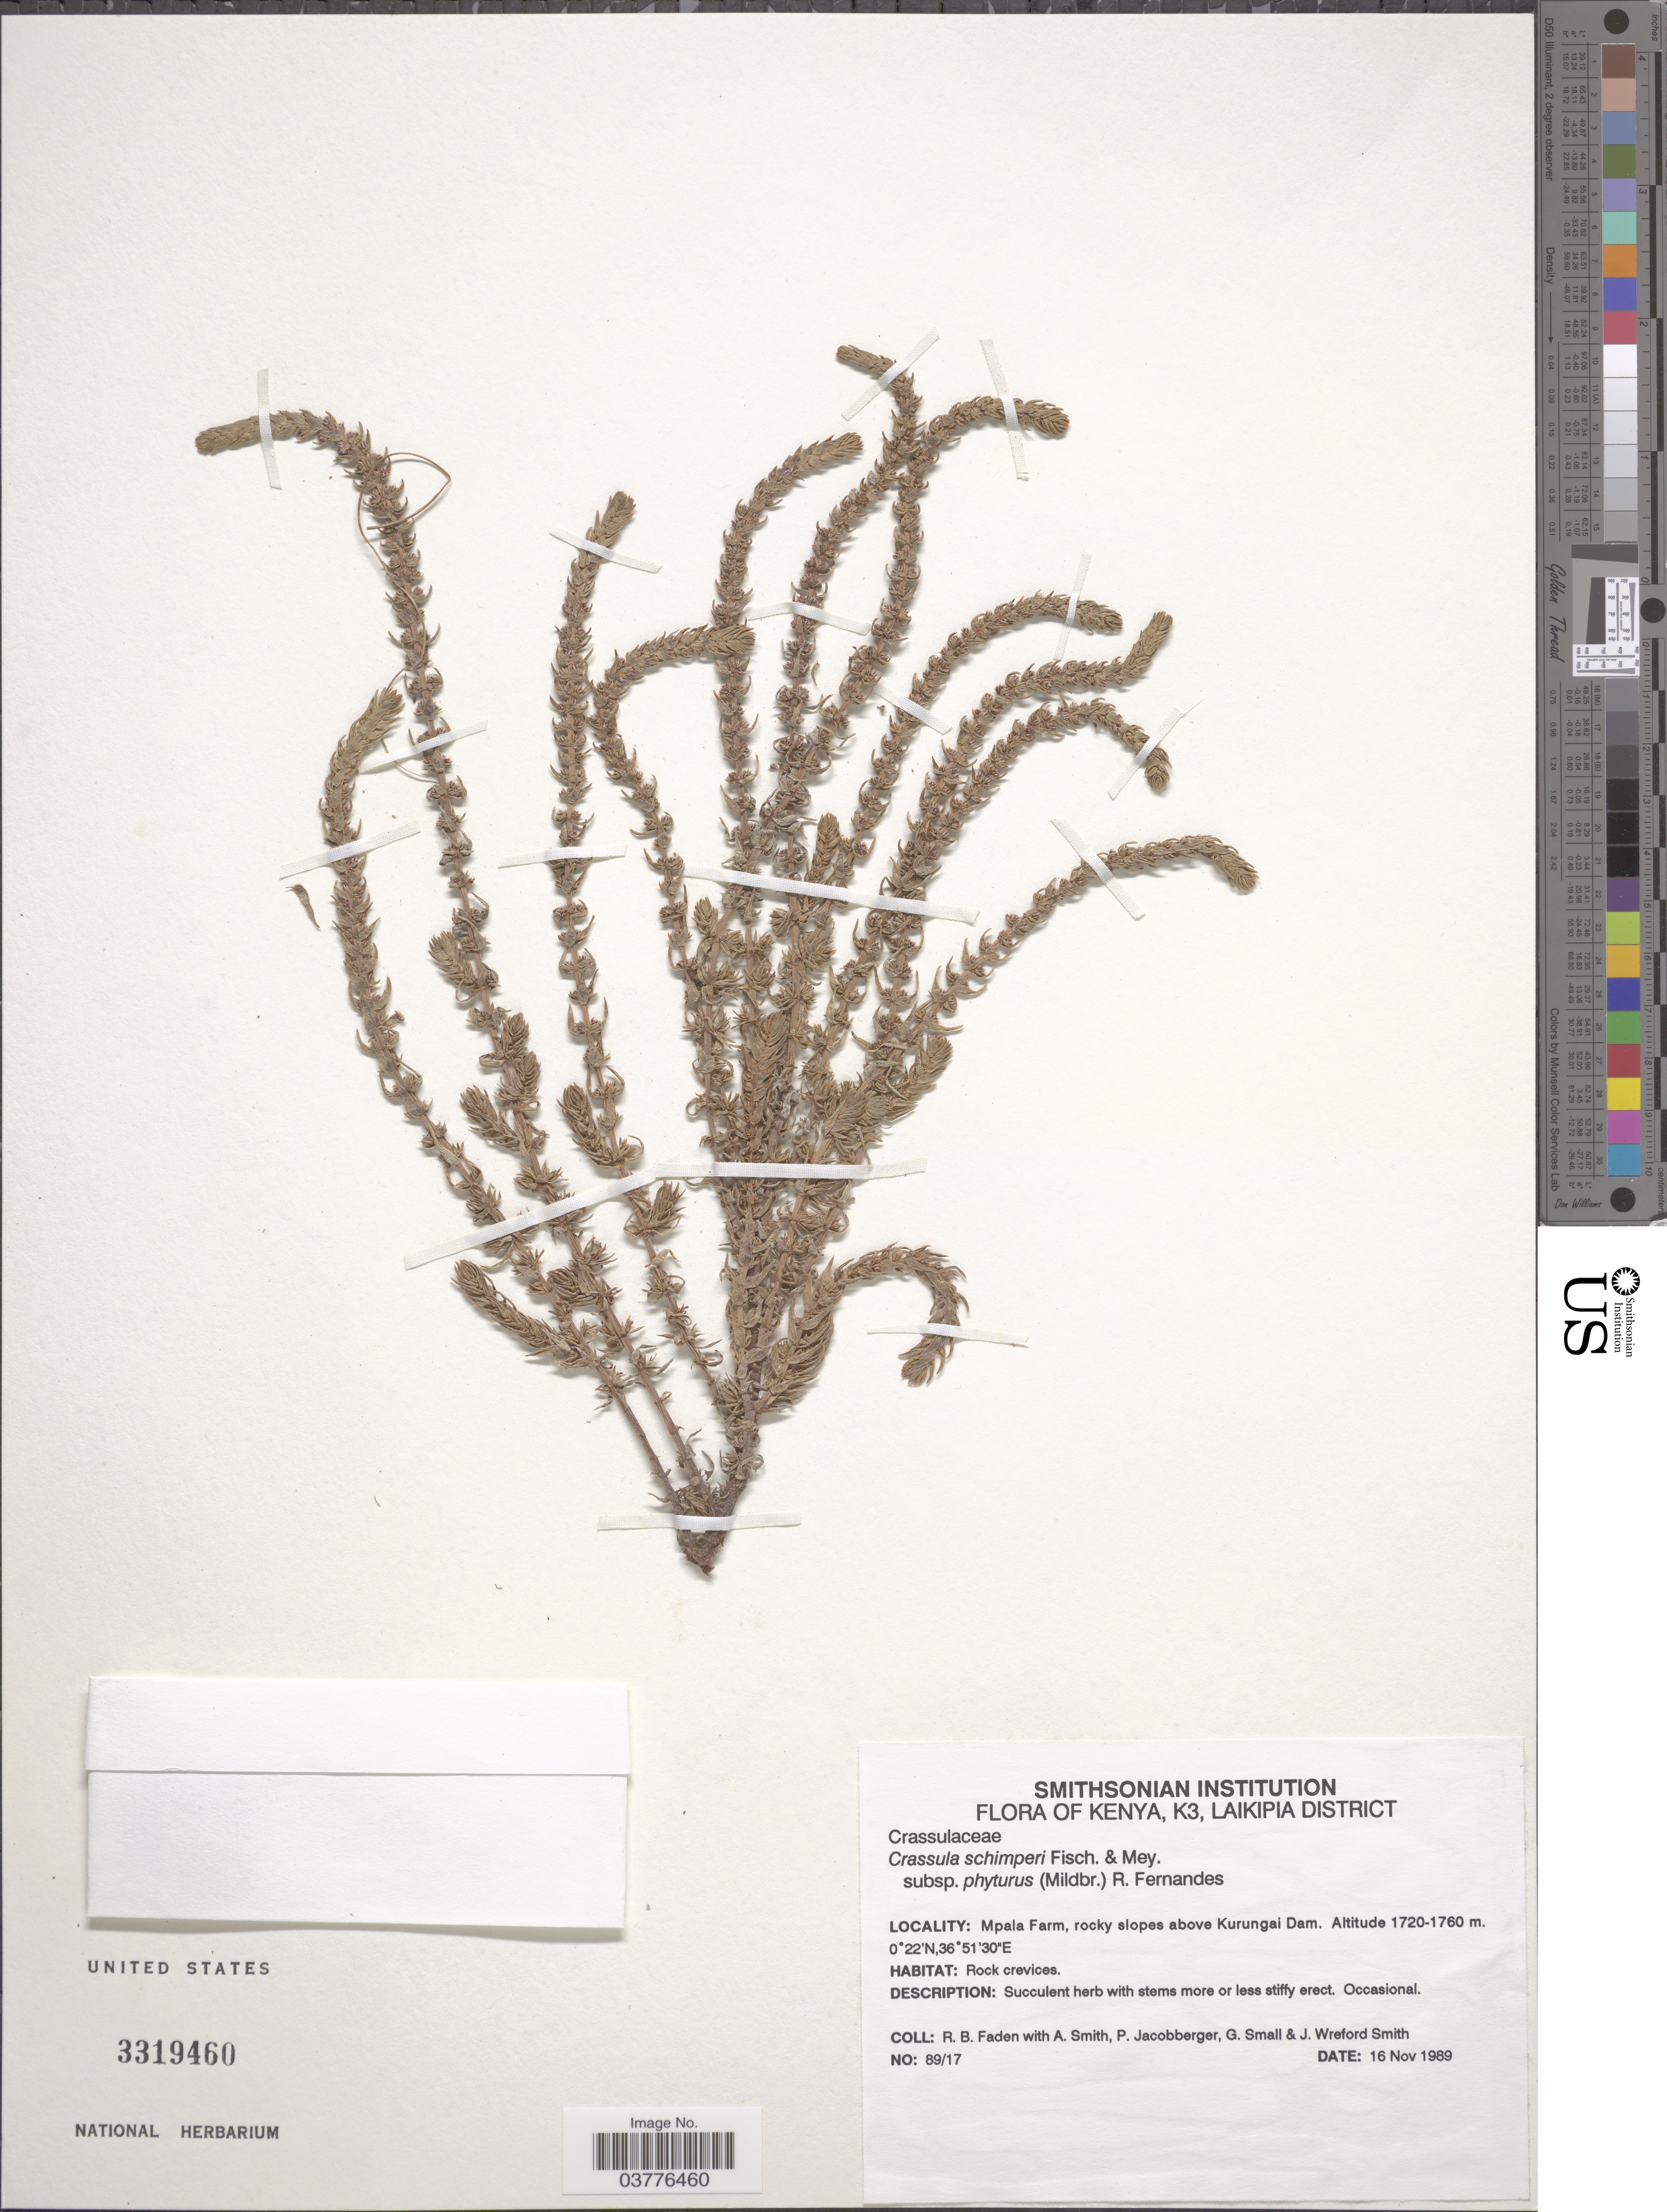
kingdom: Plantae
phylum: Tracheophyta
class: Magnoliopsida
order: Saxifragales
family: Crassulaceae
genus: Crassula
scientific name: Crassula schimperi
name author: Fisch. & C.A. Mey.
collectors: R. B. Faden, A. Smith, P. Jacobberger & G. Small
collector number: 89/10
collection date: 1989-11-16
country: Kenya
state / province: Laikipia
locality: K3, Laikipia District. Mpala Farm, rocky slopes above Kurungai Dam.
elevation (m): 1720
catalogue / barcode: US 3319460